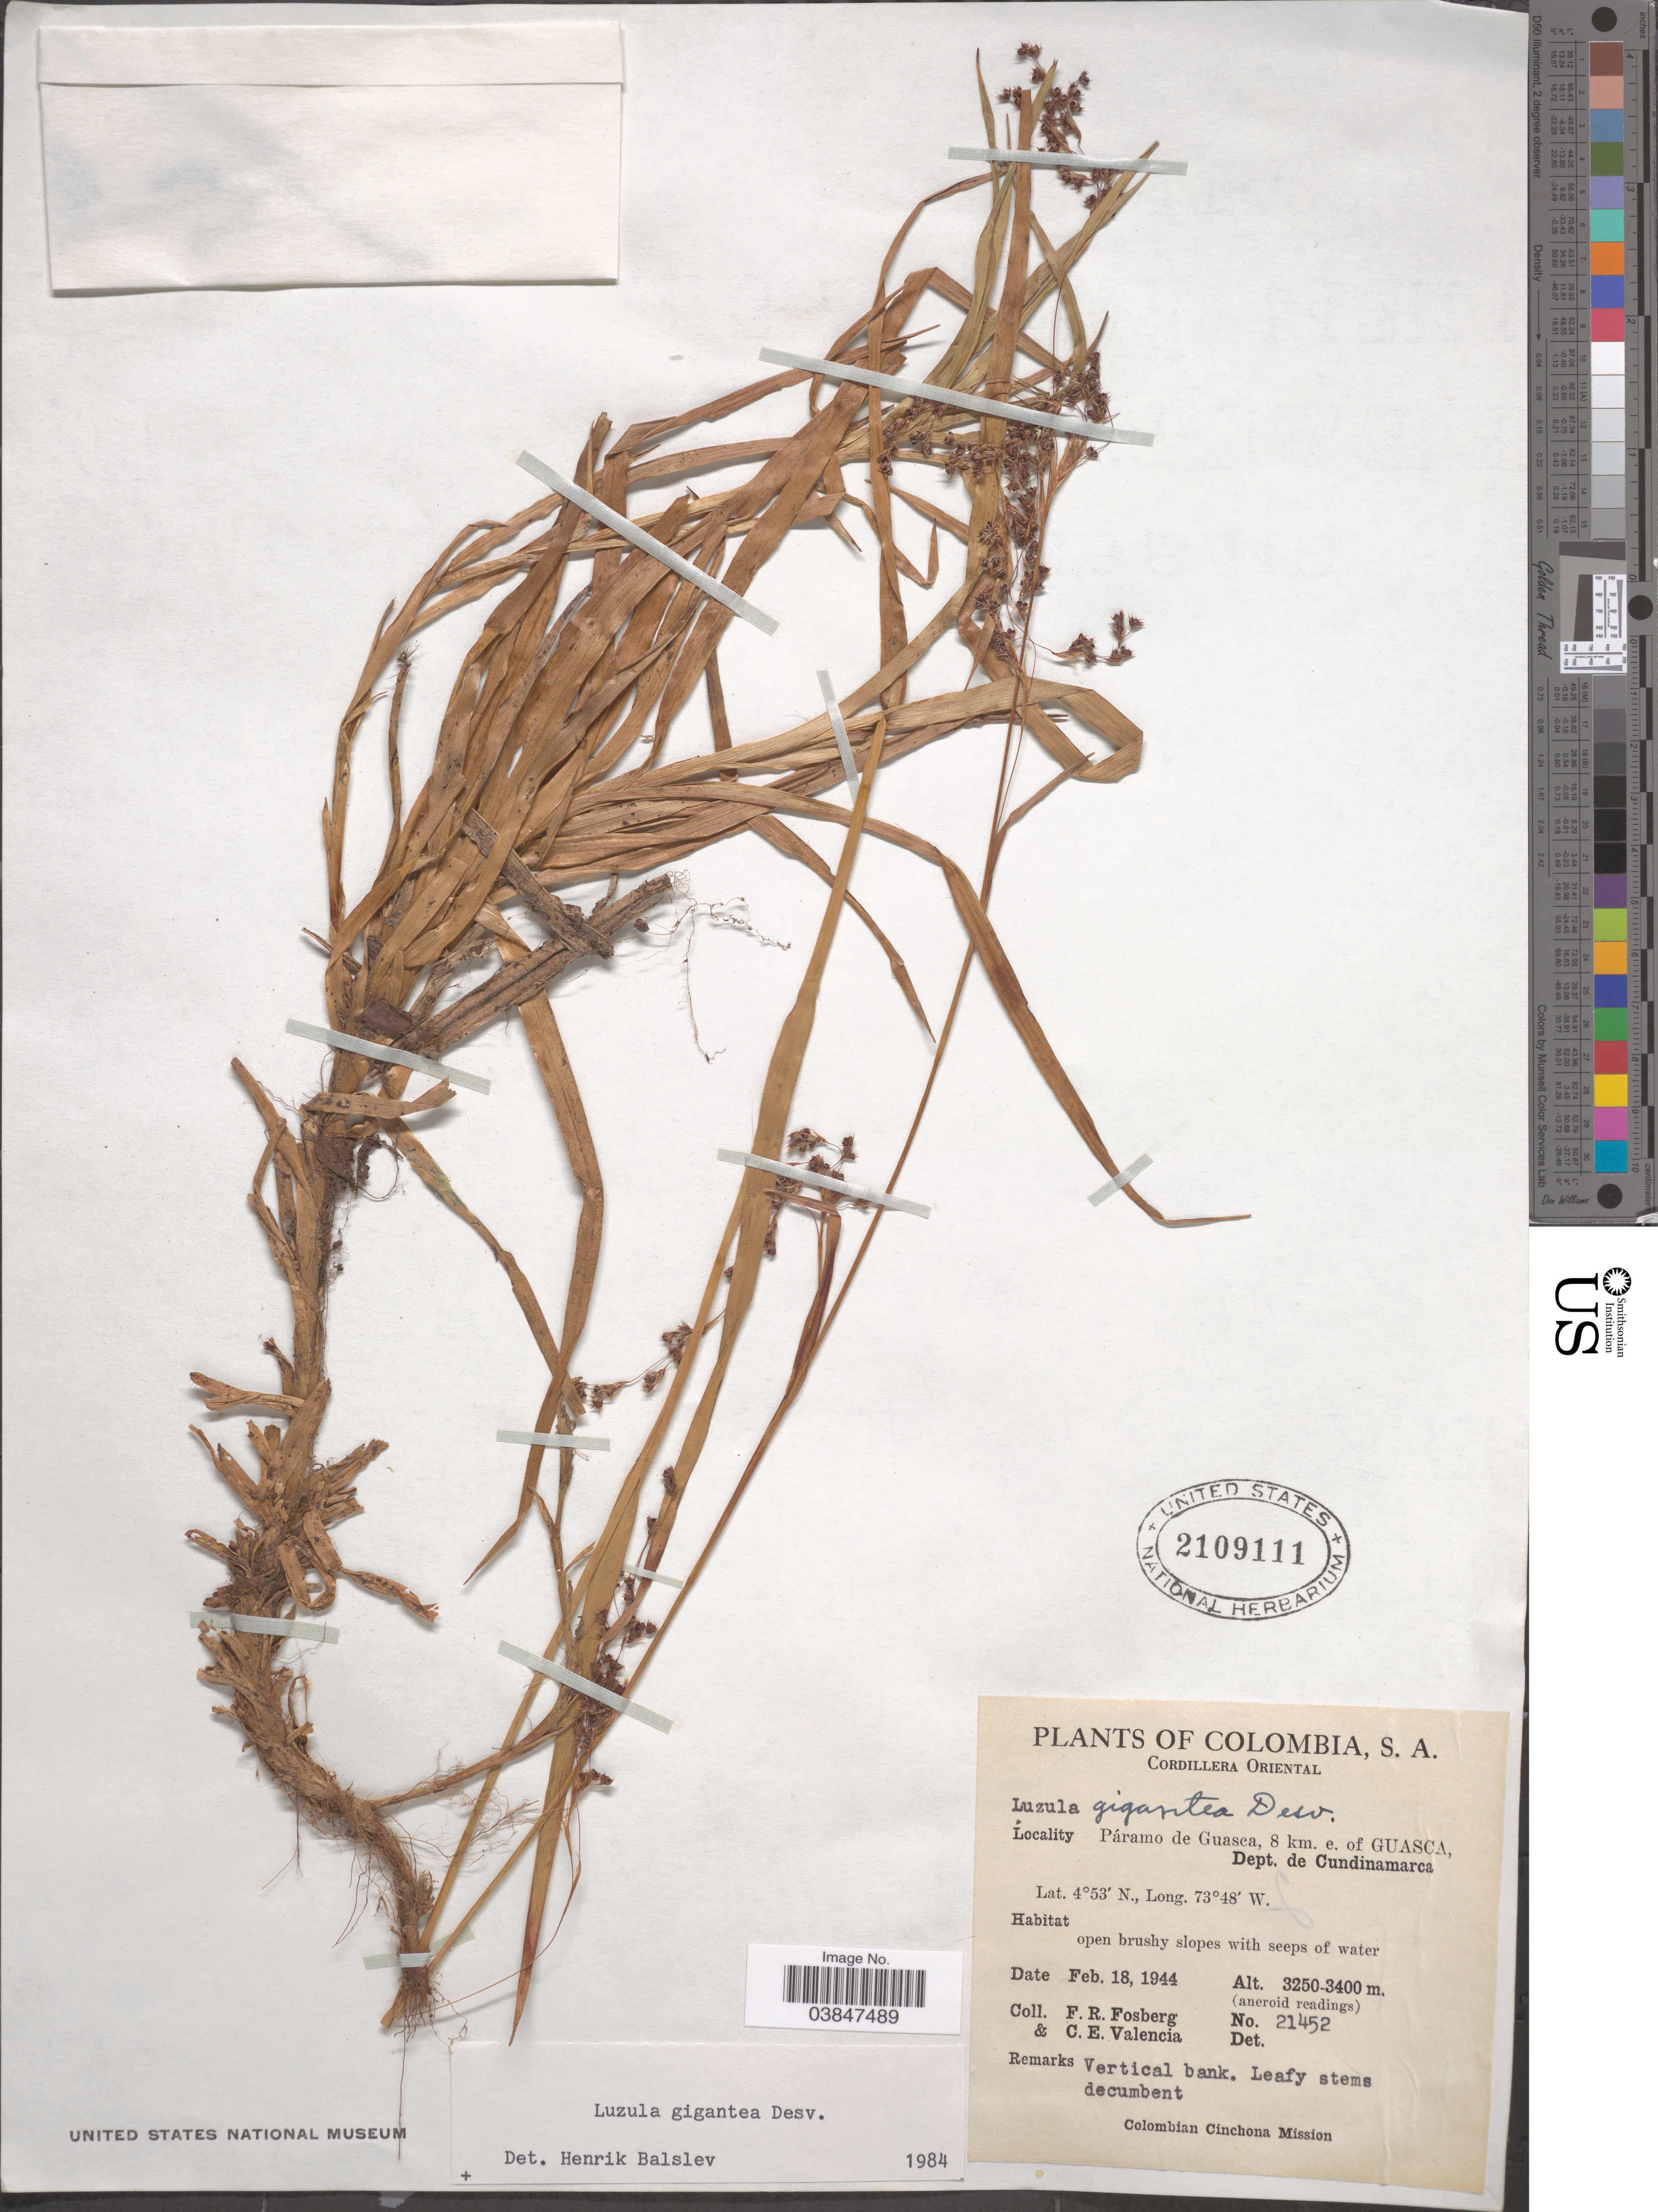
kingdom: Plantae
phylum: Tracheophyta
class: Liliopsida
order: Poales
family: Juncaceae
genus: Luzula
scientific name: Luzula gigantea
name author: Desv.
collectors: F. R. Fosberg & C. Valencia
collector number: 21452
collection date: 1944-02-18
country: Colombia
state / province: Cundinamarca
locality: Cordillera Oriental. Páramo de Guasca, 8 km. e. of Guasca, Dept. de Cundinamarca.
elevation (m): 3250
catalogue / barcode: US 2109111